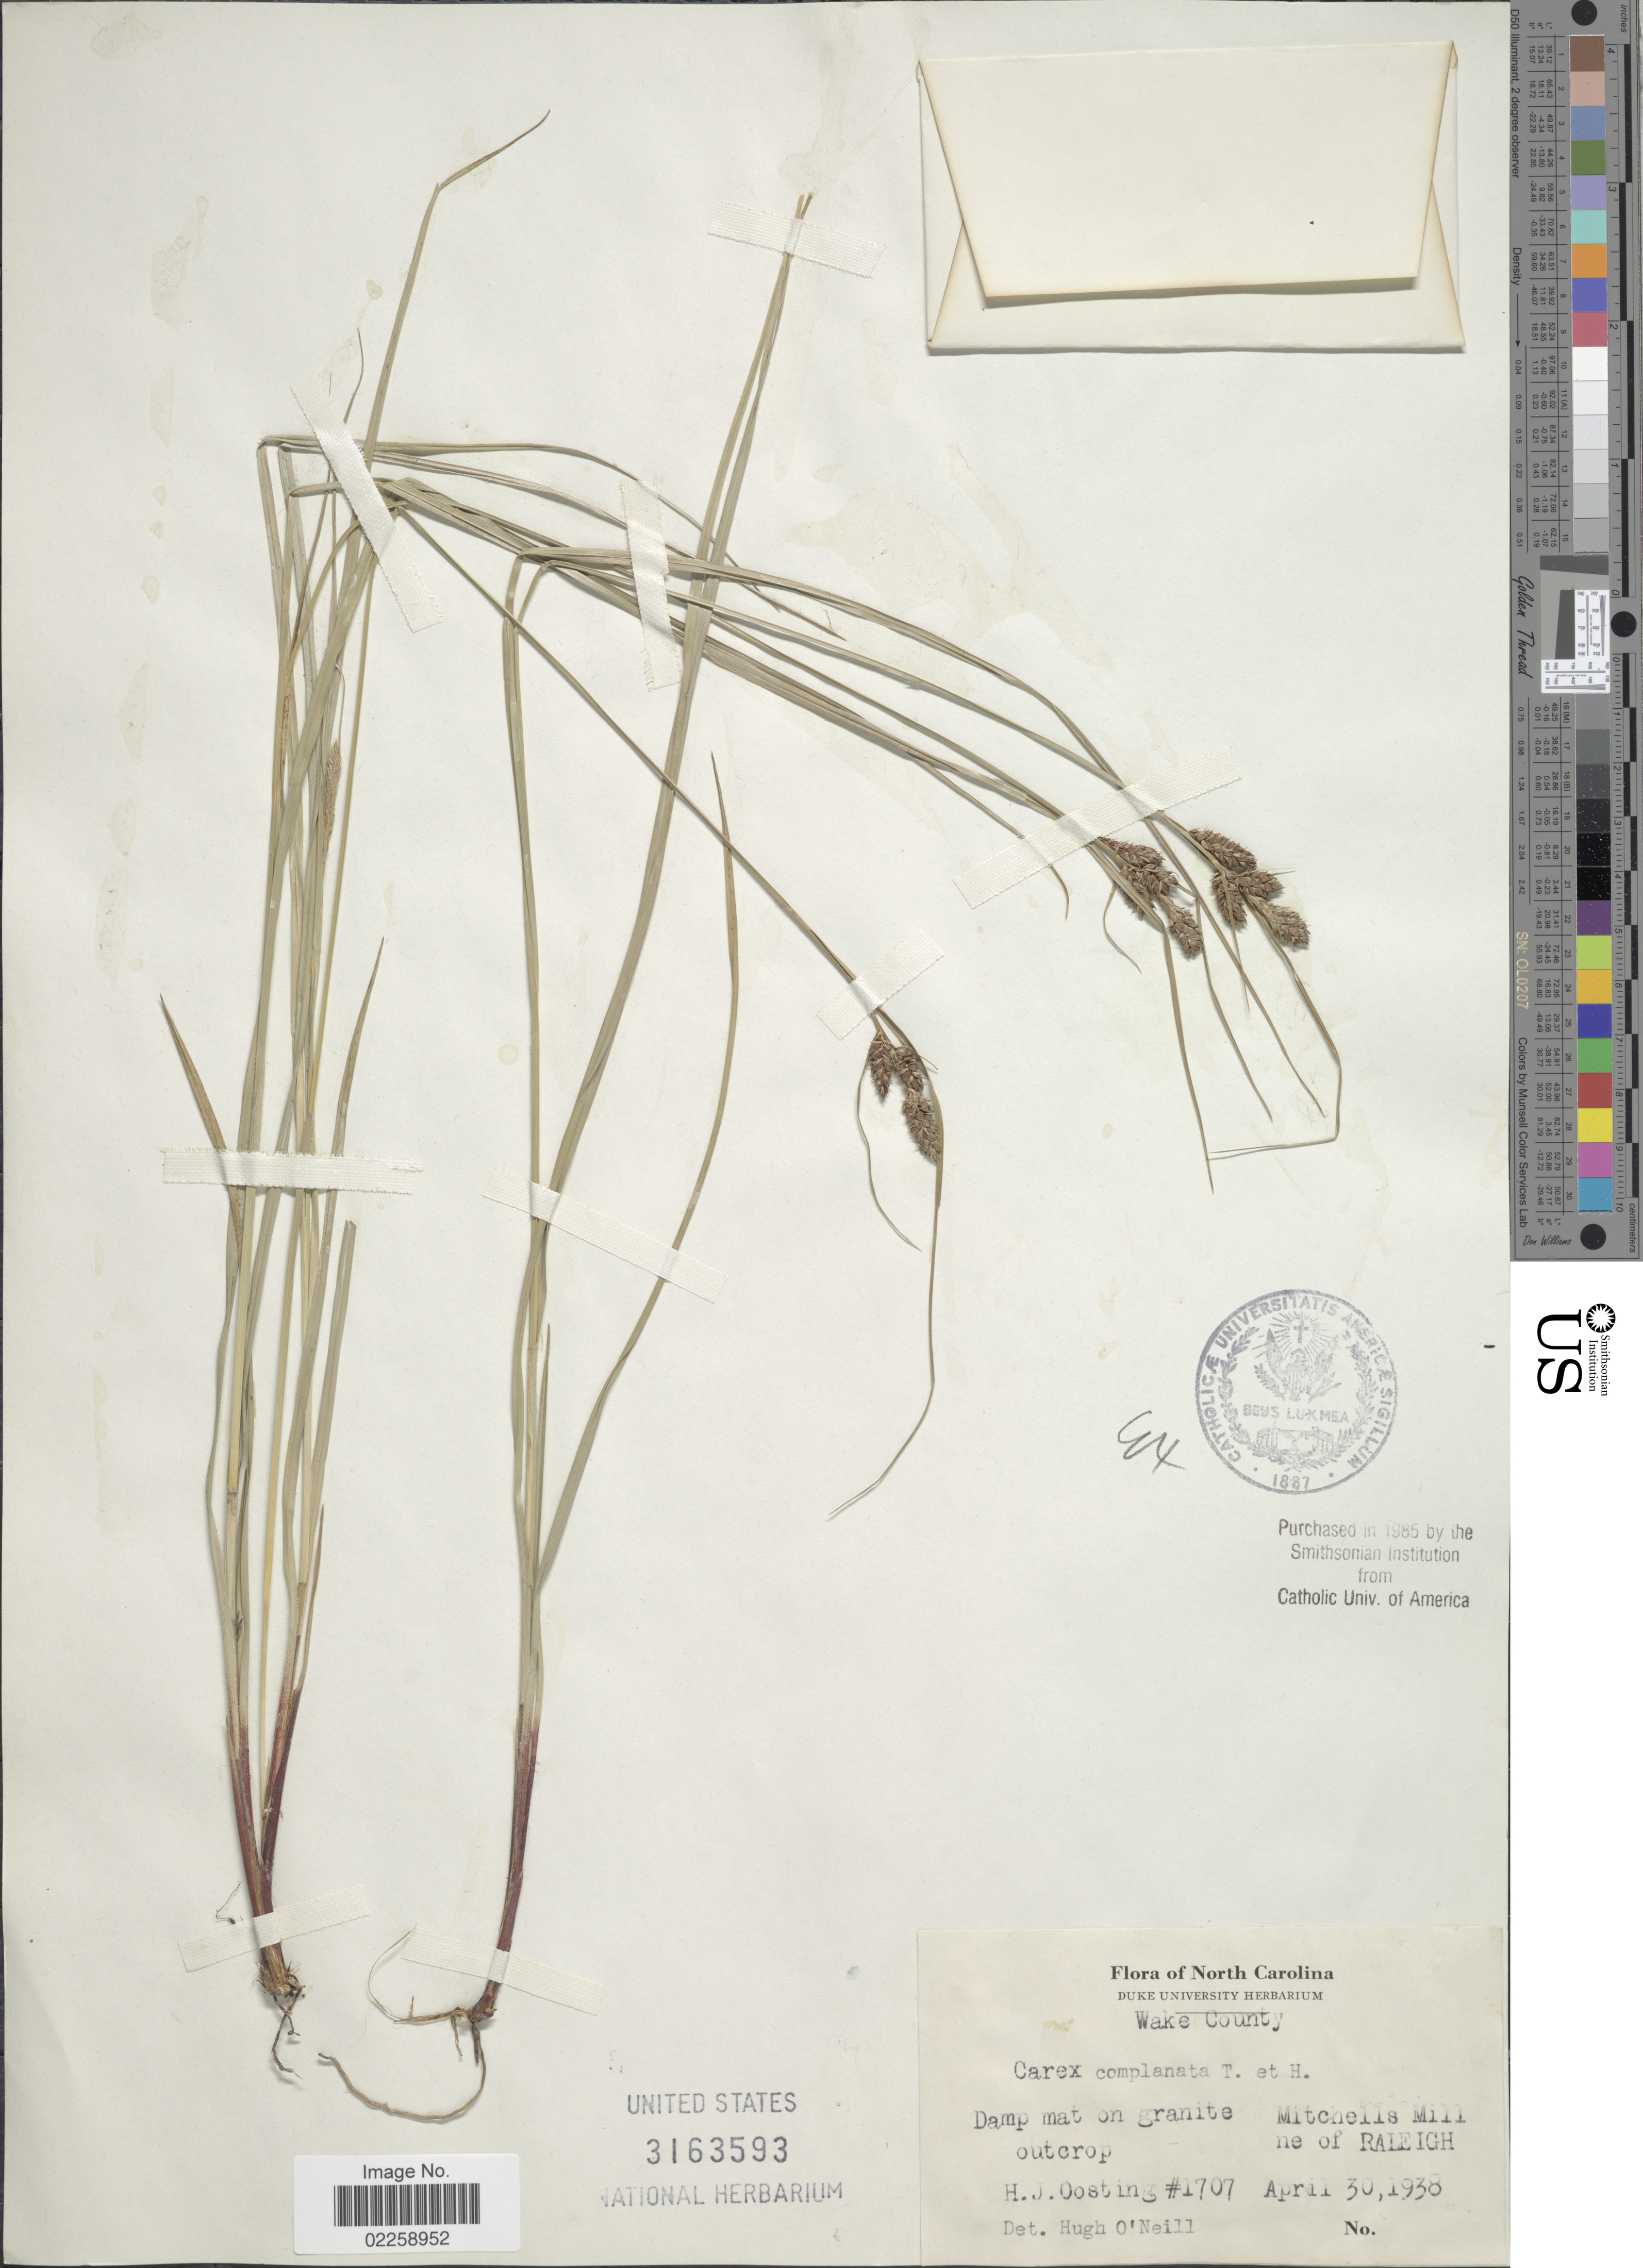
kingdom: Plantae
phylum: Tracheophyta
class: Liliopsida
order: Poales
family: Cyperaceae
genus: Carex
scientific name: Carex complanata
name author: Torr. & Hook.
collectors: H. Oosting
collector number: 1707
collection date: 1938-04-30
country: United States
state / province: North Carolina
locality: Wake County, Mitchells Mill ne of Raleigh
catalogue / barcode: US 3163593